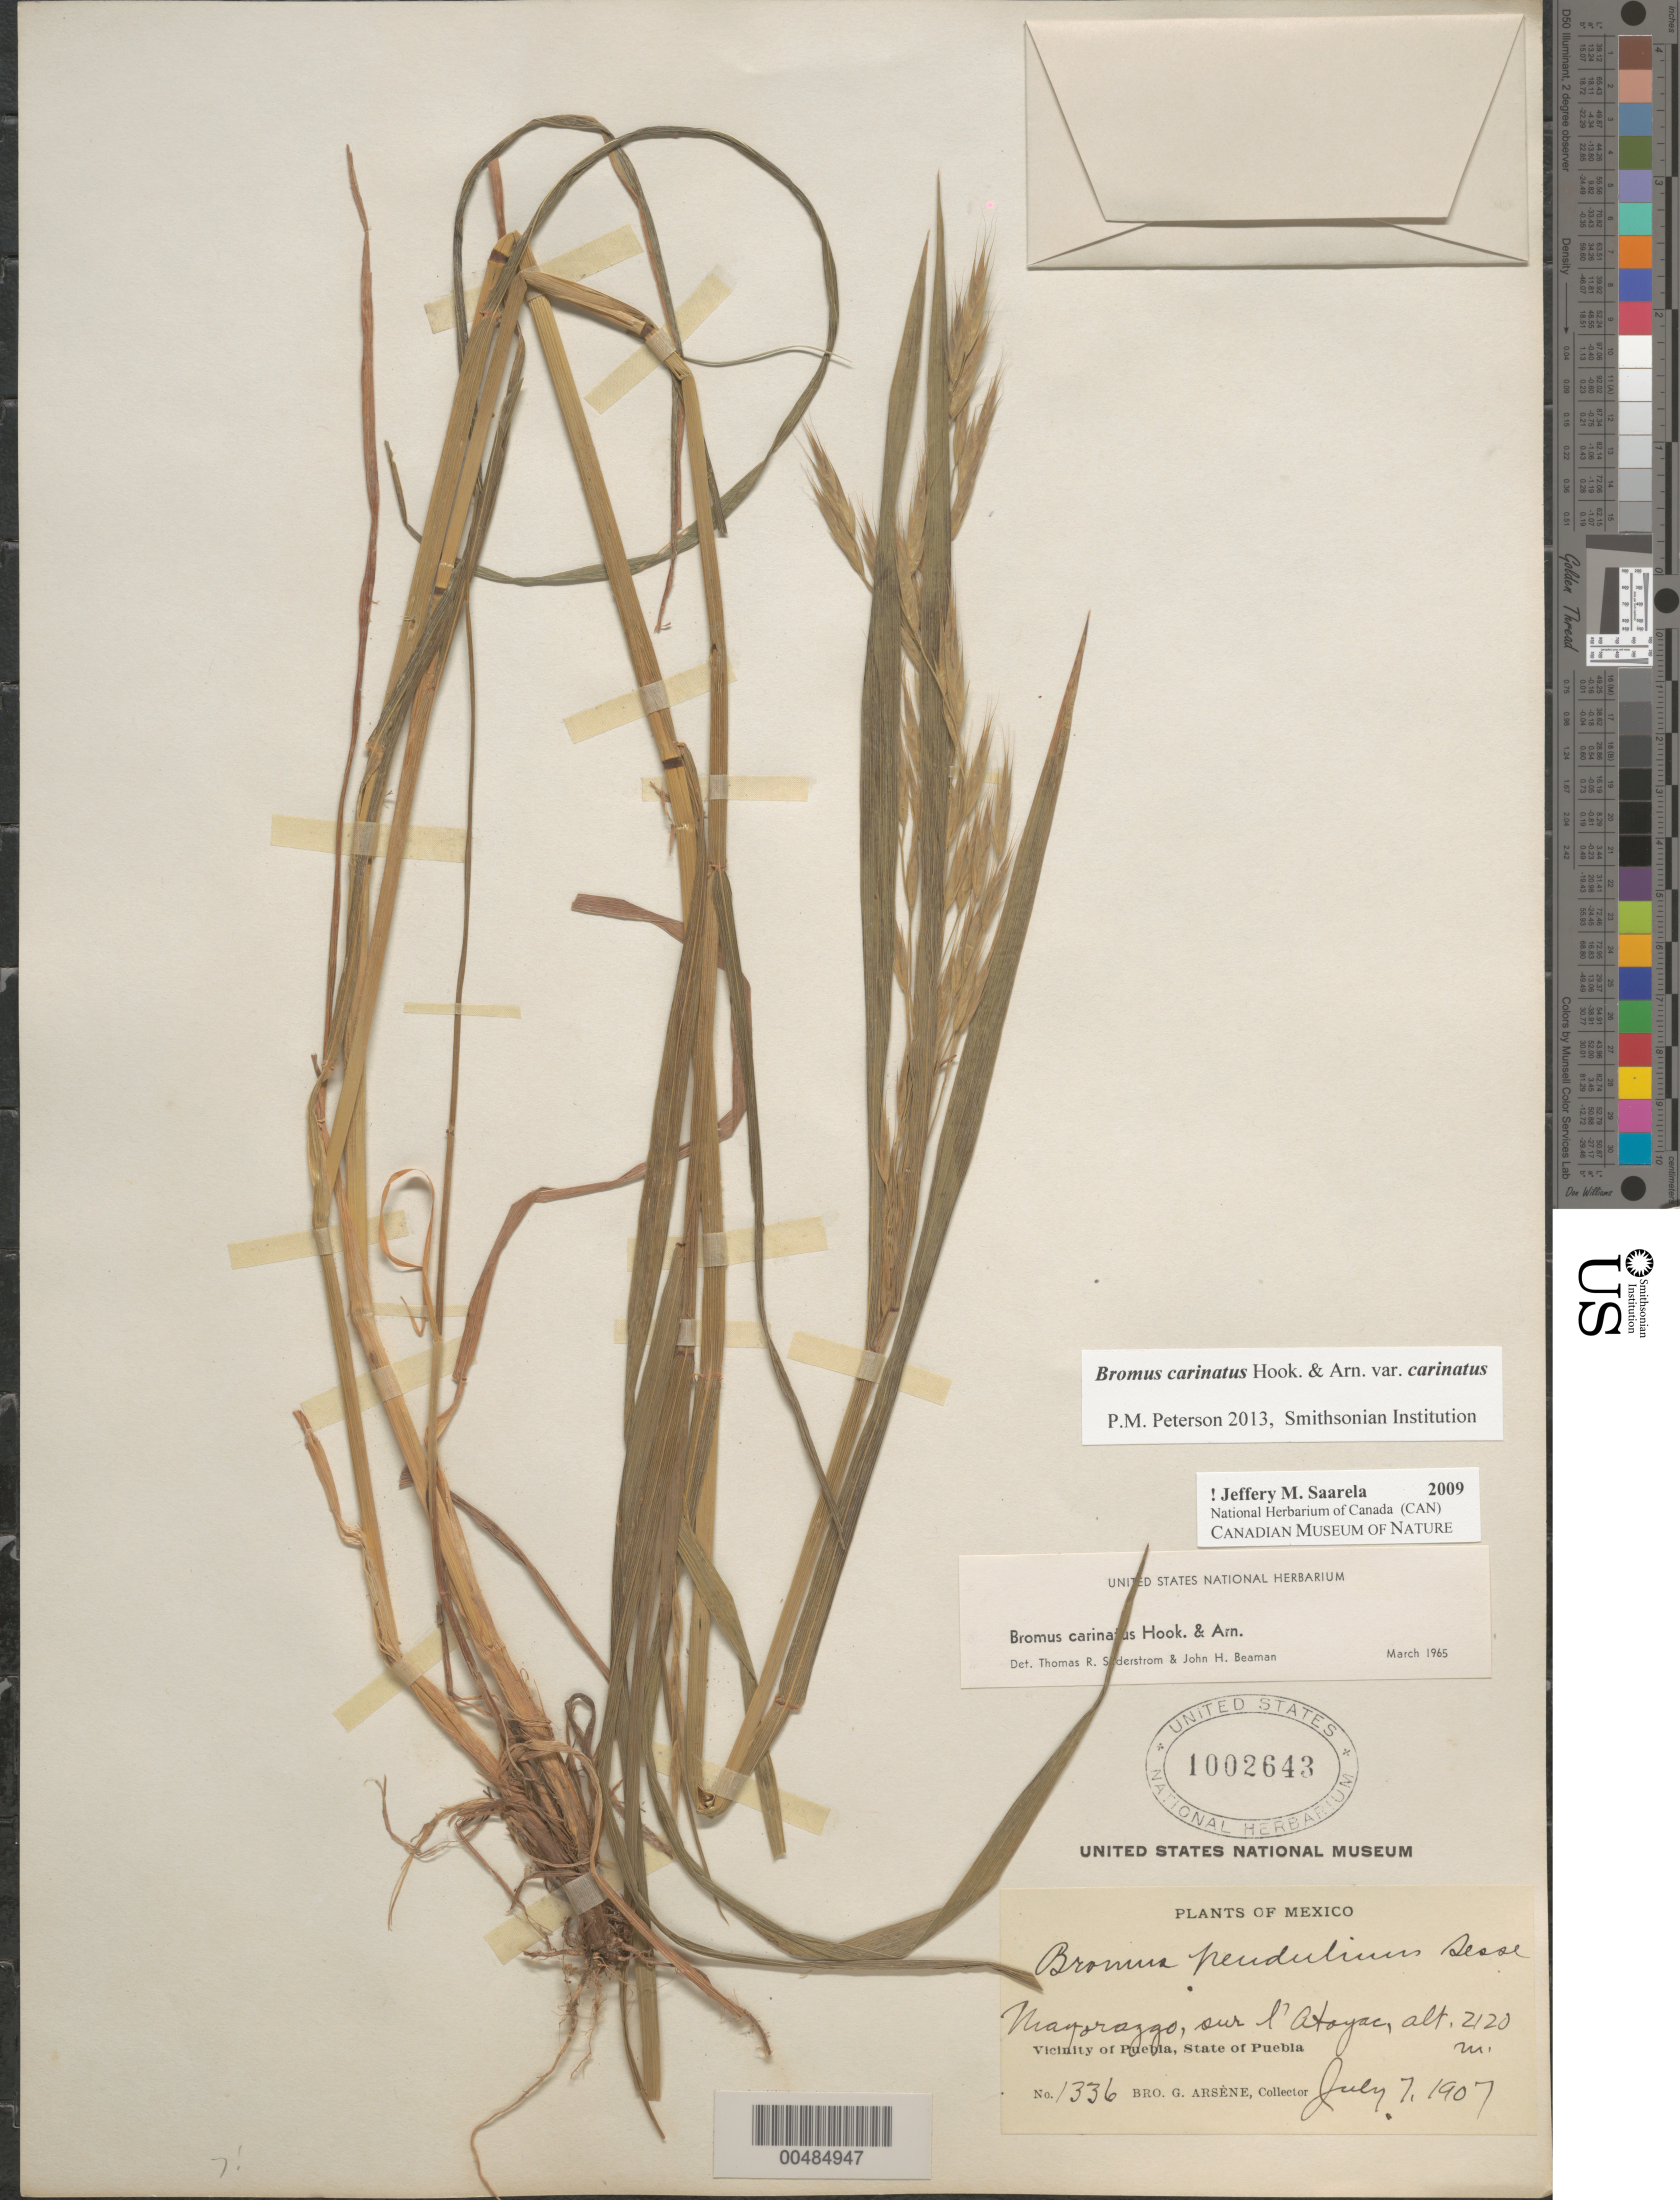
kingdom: Plantae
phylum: Tracheophyta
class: Liliopsida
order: Poales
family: Poaceae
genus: Bromus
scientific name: Bromus carinatus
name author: Hook. & Arn.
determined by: Soderstrom, T. R.; Beaman, J. H.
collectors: Bro. G. Arsène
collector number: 1336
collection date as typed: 7 Jul 1907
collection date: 1907-07-07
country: Mexico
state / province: Puebla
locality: Mayorazgo, sur l'Atoyac, vicinity of Puebla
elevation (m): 2120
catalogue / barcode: US 1002643